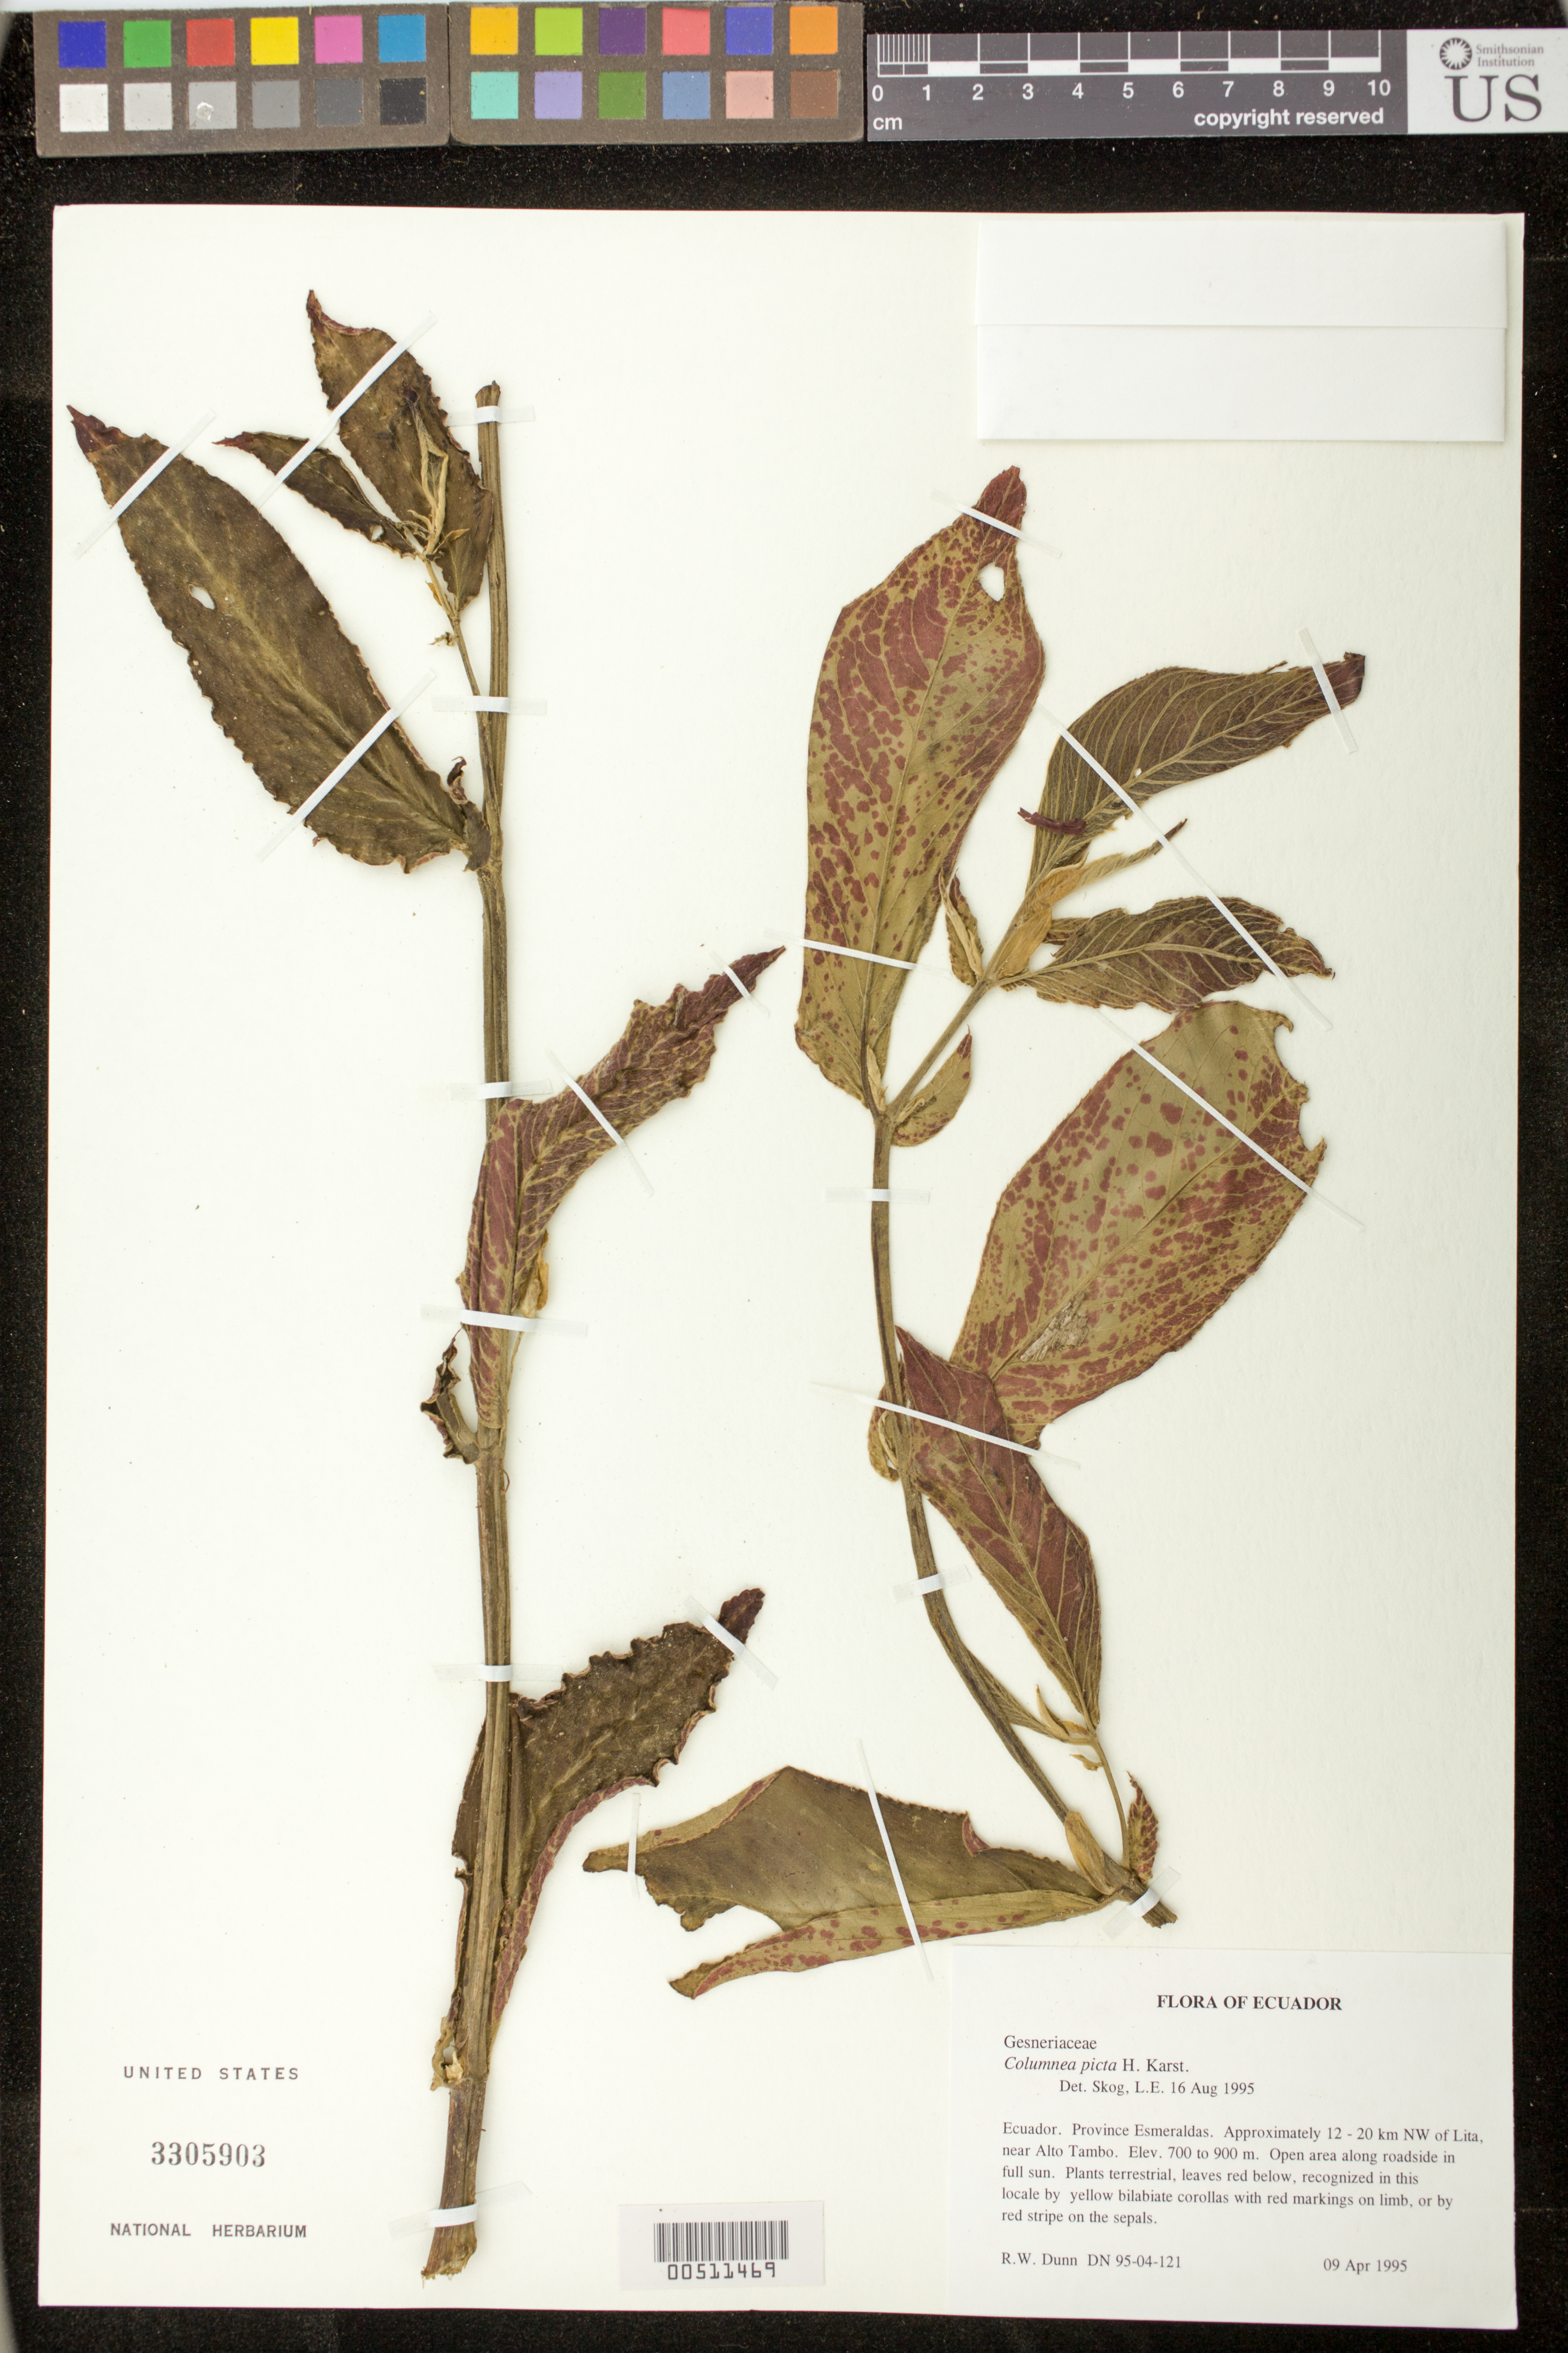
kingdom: Plantae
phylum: Tracheophyta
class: Magnoliopsida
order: Lamiales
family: Gesneriaceae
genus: Columnea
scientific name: Columnea karsteniana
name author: Singh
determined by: Skog, Laurence E.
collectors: R. Dunn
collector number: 9504121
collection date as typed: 09 Apr 1995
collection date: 1995-04-09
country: Ecuador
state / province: Esmeraldas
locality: NW of Lita, near Alto Tambo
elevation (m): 700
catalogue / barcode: US 3305903